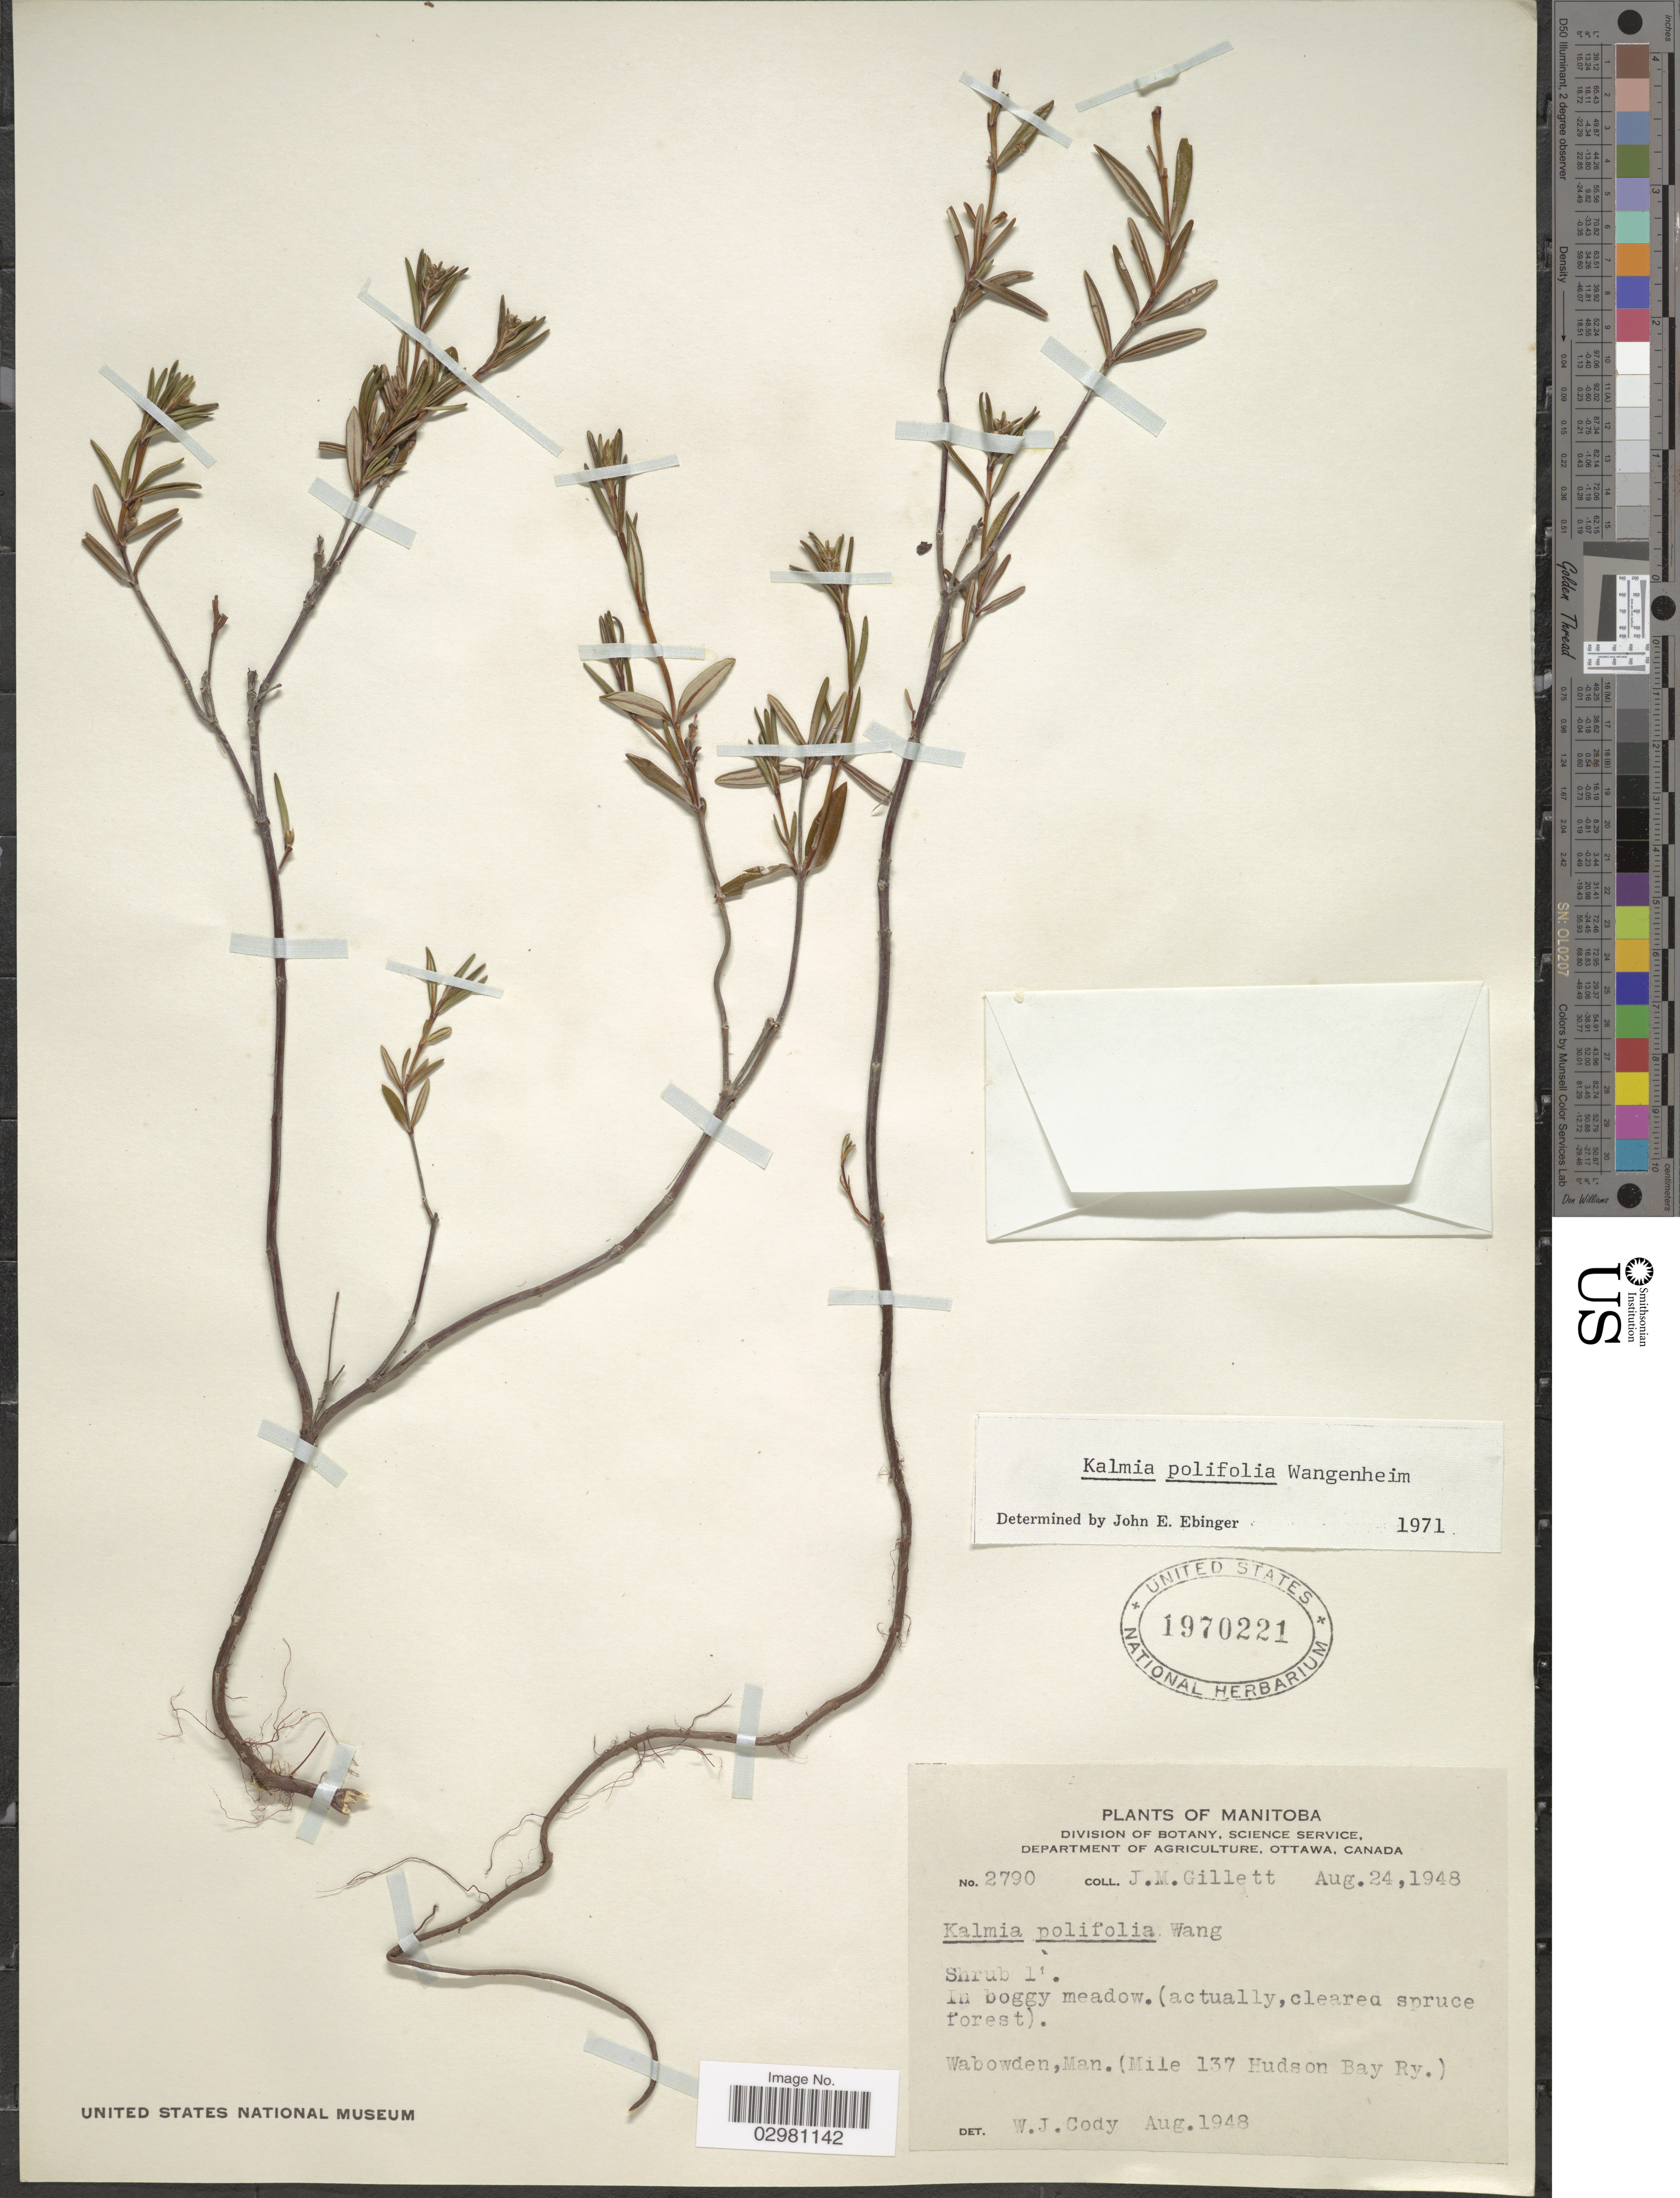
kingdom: Plantae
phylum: Tracheophyta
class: Magnoliopsida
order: Ericales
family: Ericaceae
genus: Kalmia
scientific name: Kalmia polifolia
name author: Wangenh.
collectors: J. M. Gillett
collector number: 2790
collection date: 1948-08-24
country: Canada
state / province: Manitoba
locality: Wabowden, Man. (Mile 137 Hudson Bay Ry.).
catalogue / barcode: US 1970221